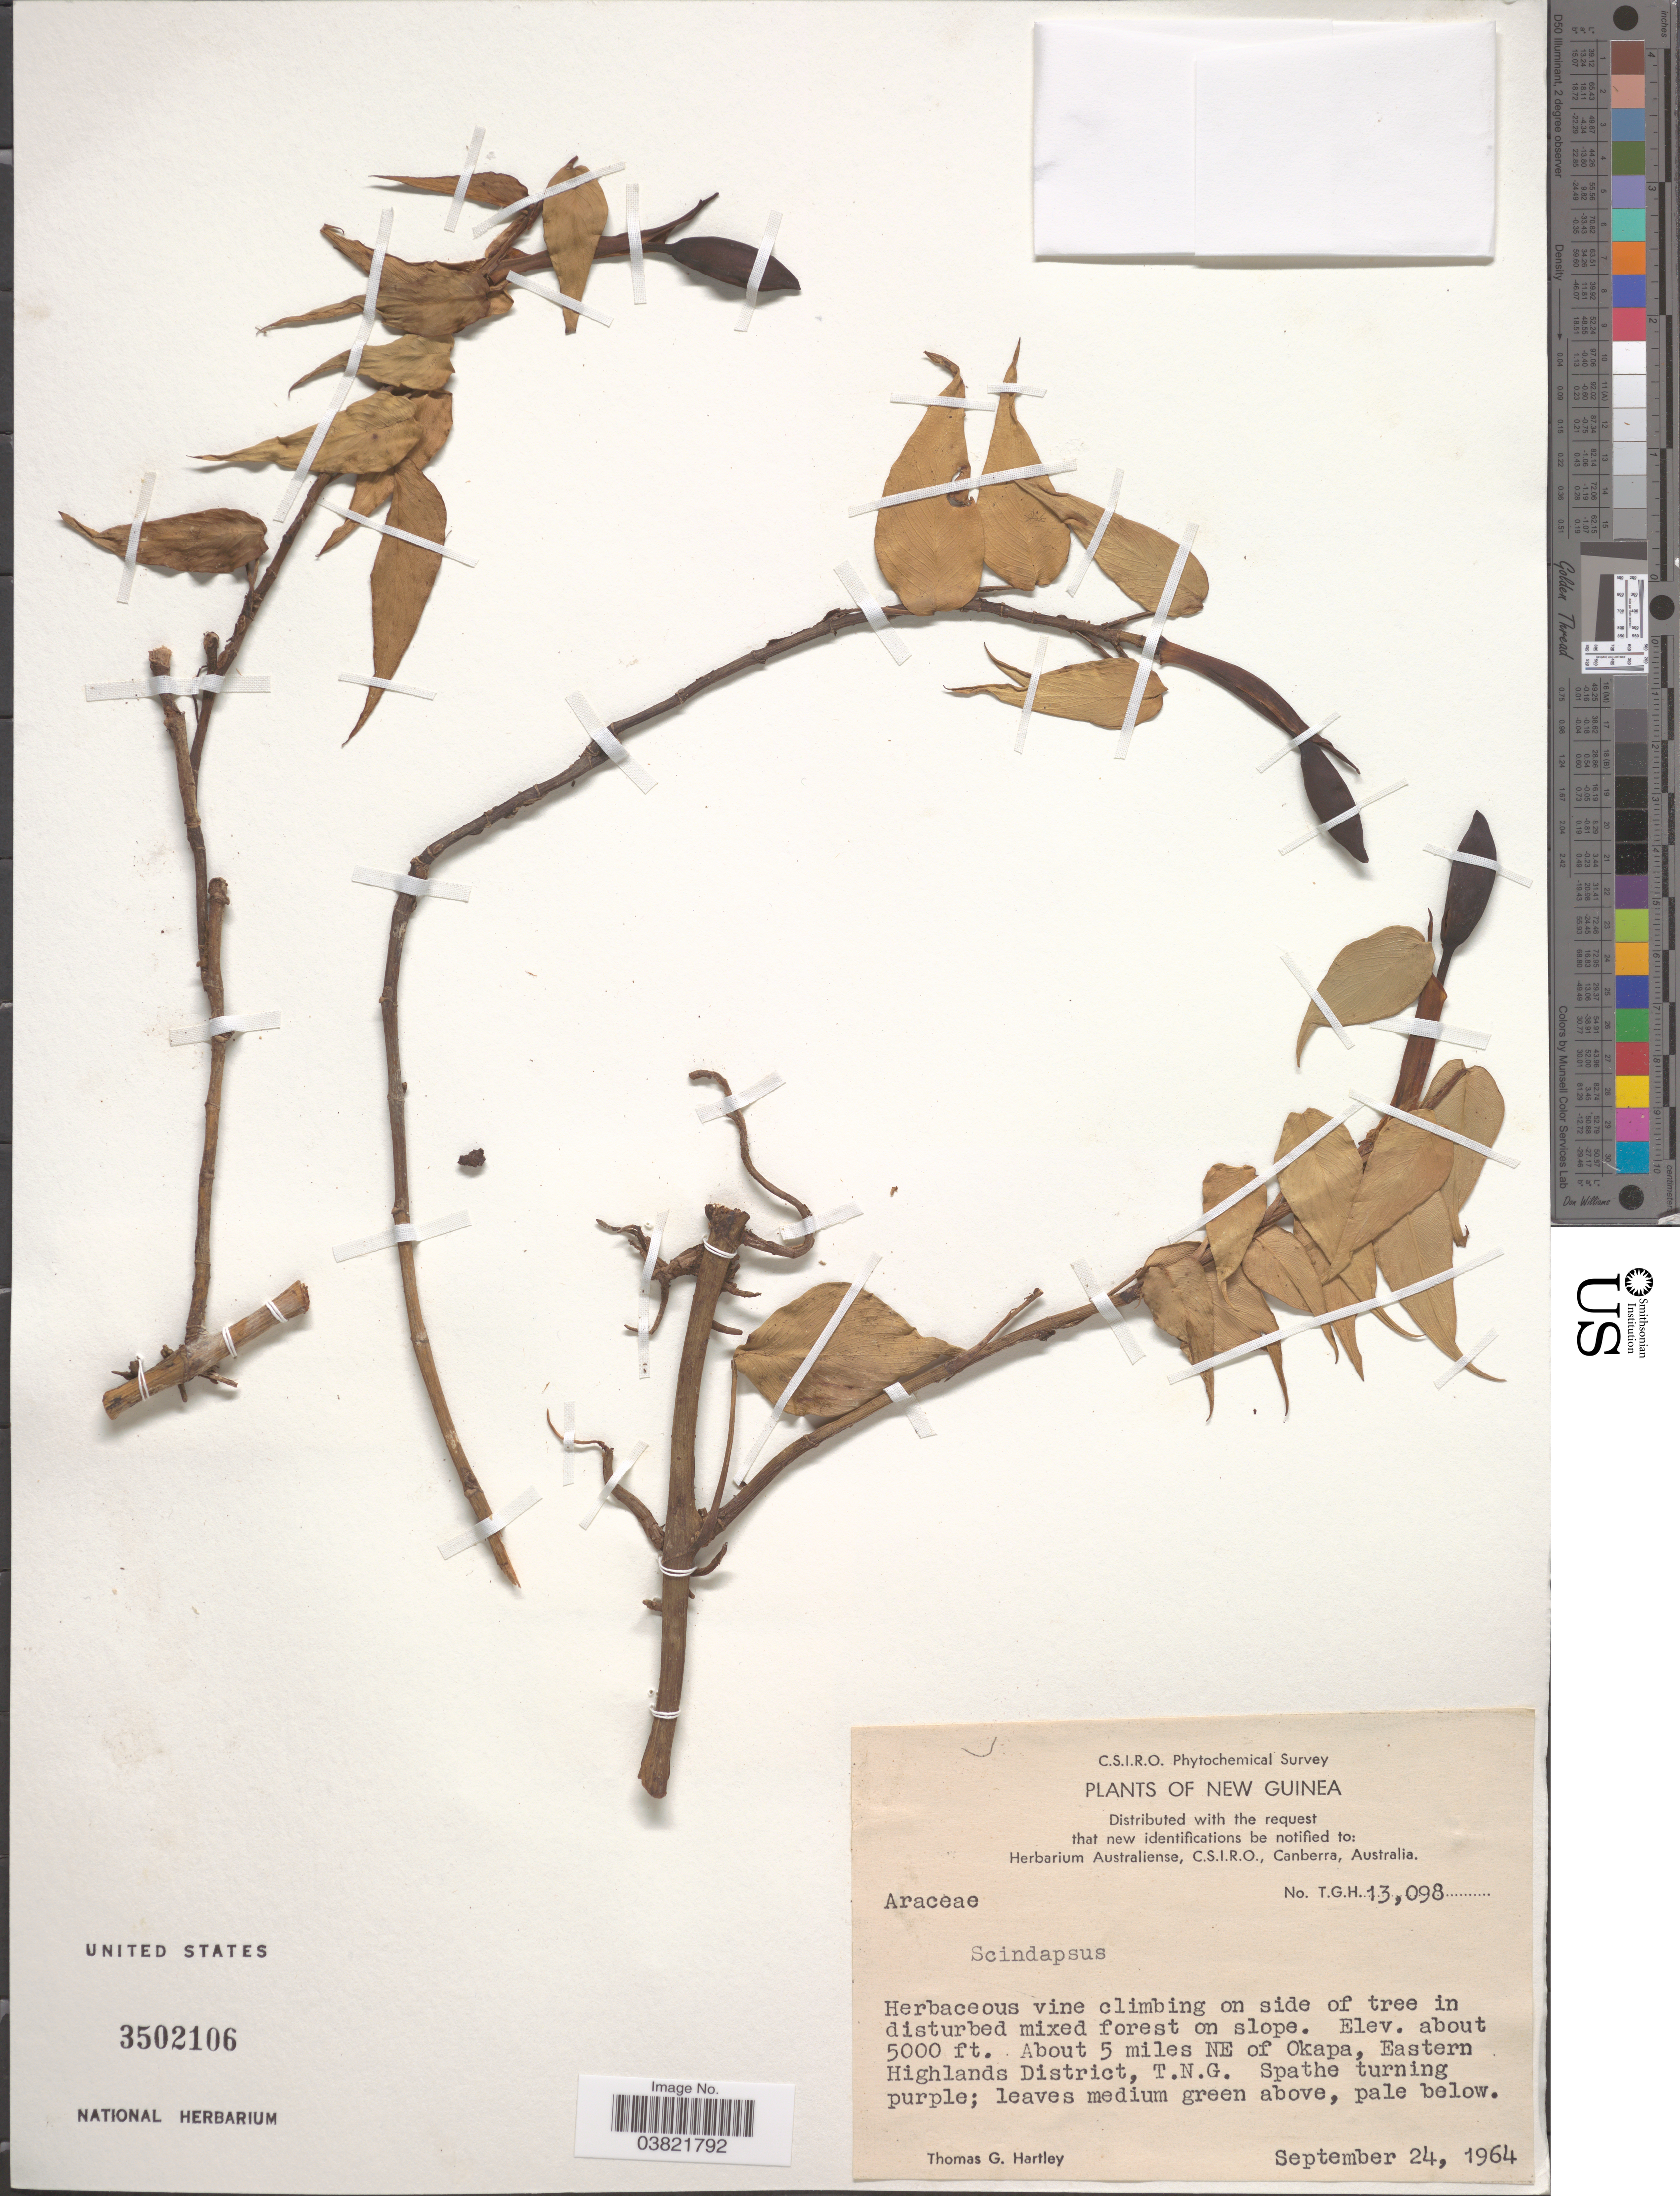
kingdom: Plantae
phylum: Tracheophyta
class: Liliopsida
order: Alismatales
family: Araceae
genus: Scindapsus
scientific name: Scindapsus sp.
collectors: T. G. Hartley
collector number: TGH13098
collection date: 1964-09-24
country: Papua New Guinea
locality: New Guinea. About 5 miles NE of Okapa, Eastern Highlands District, T.N.G.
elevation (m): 1524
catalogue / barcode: US 3502106